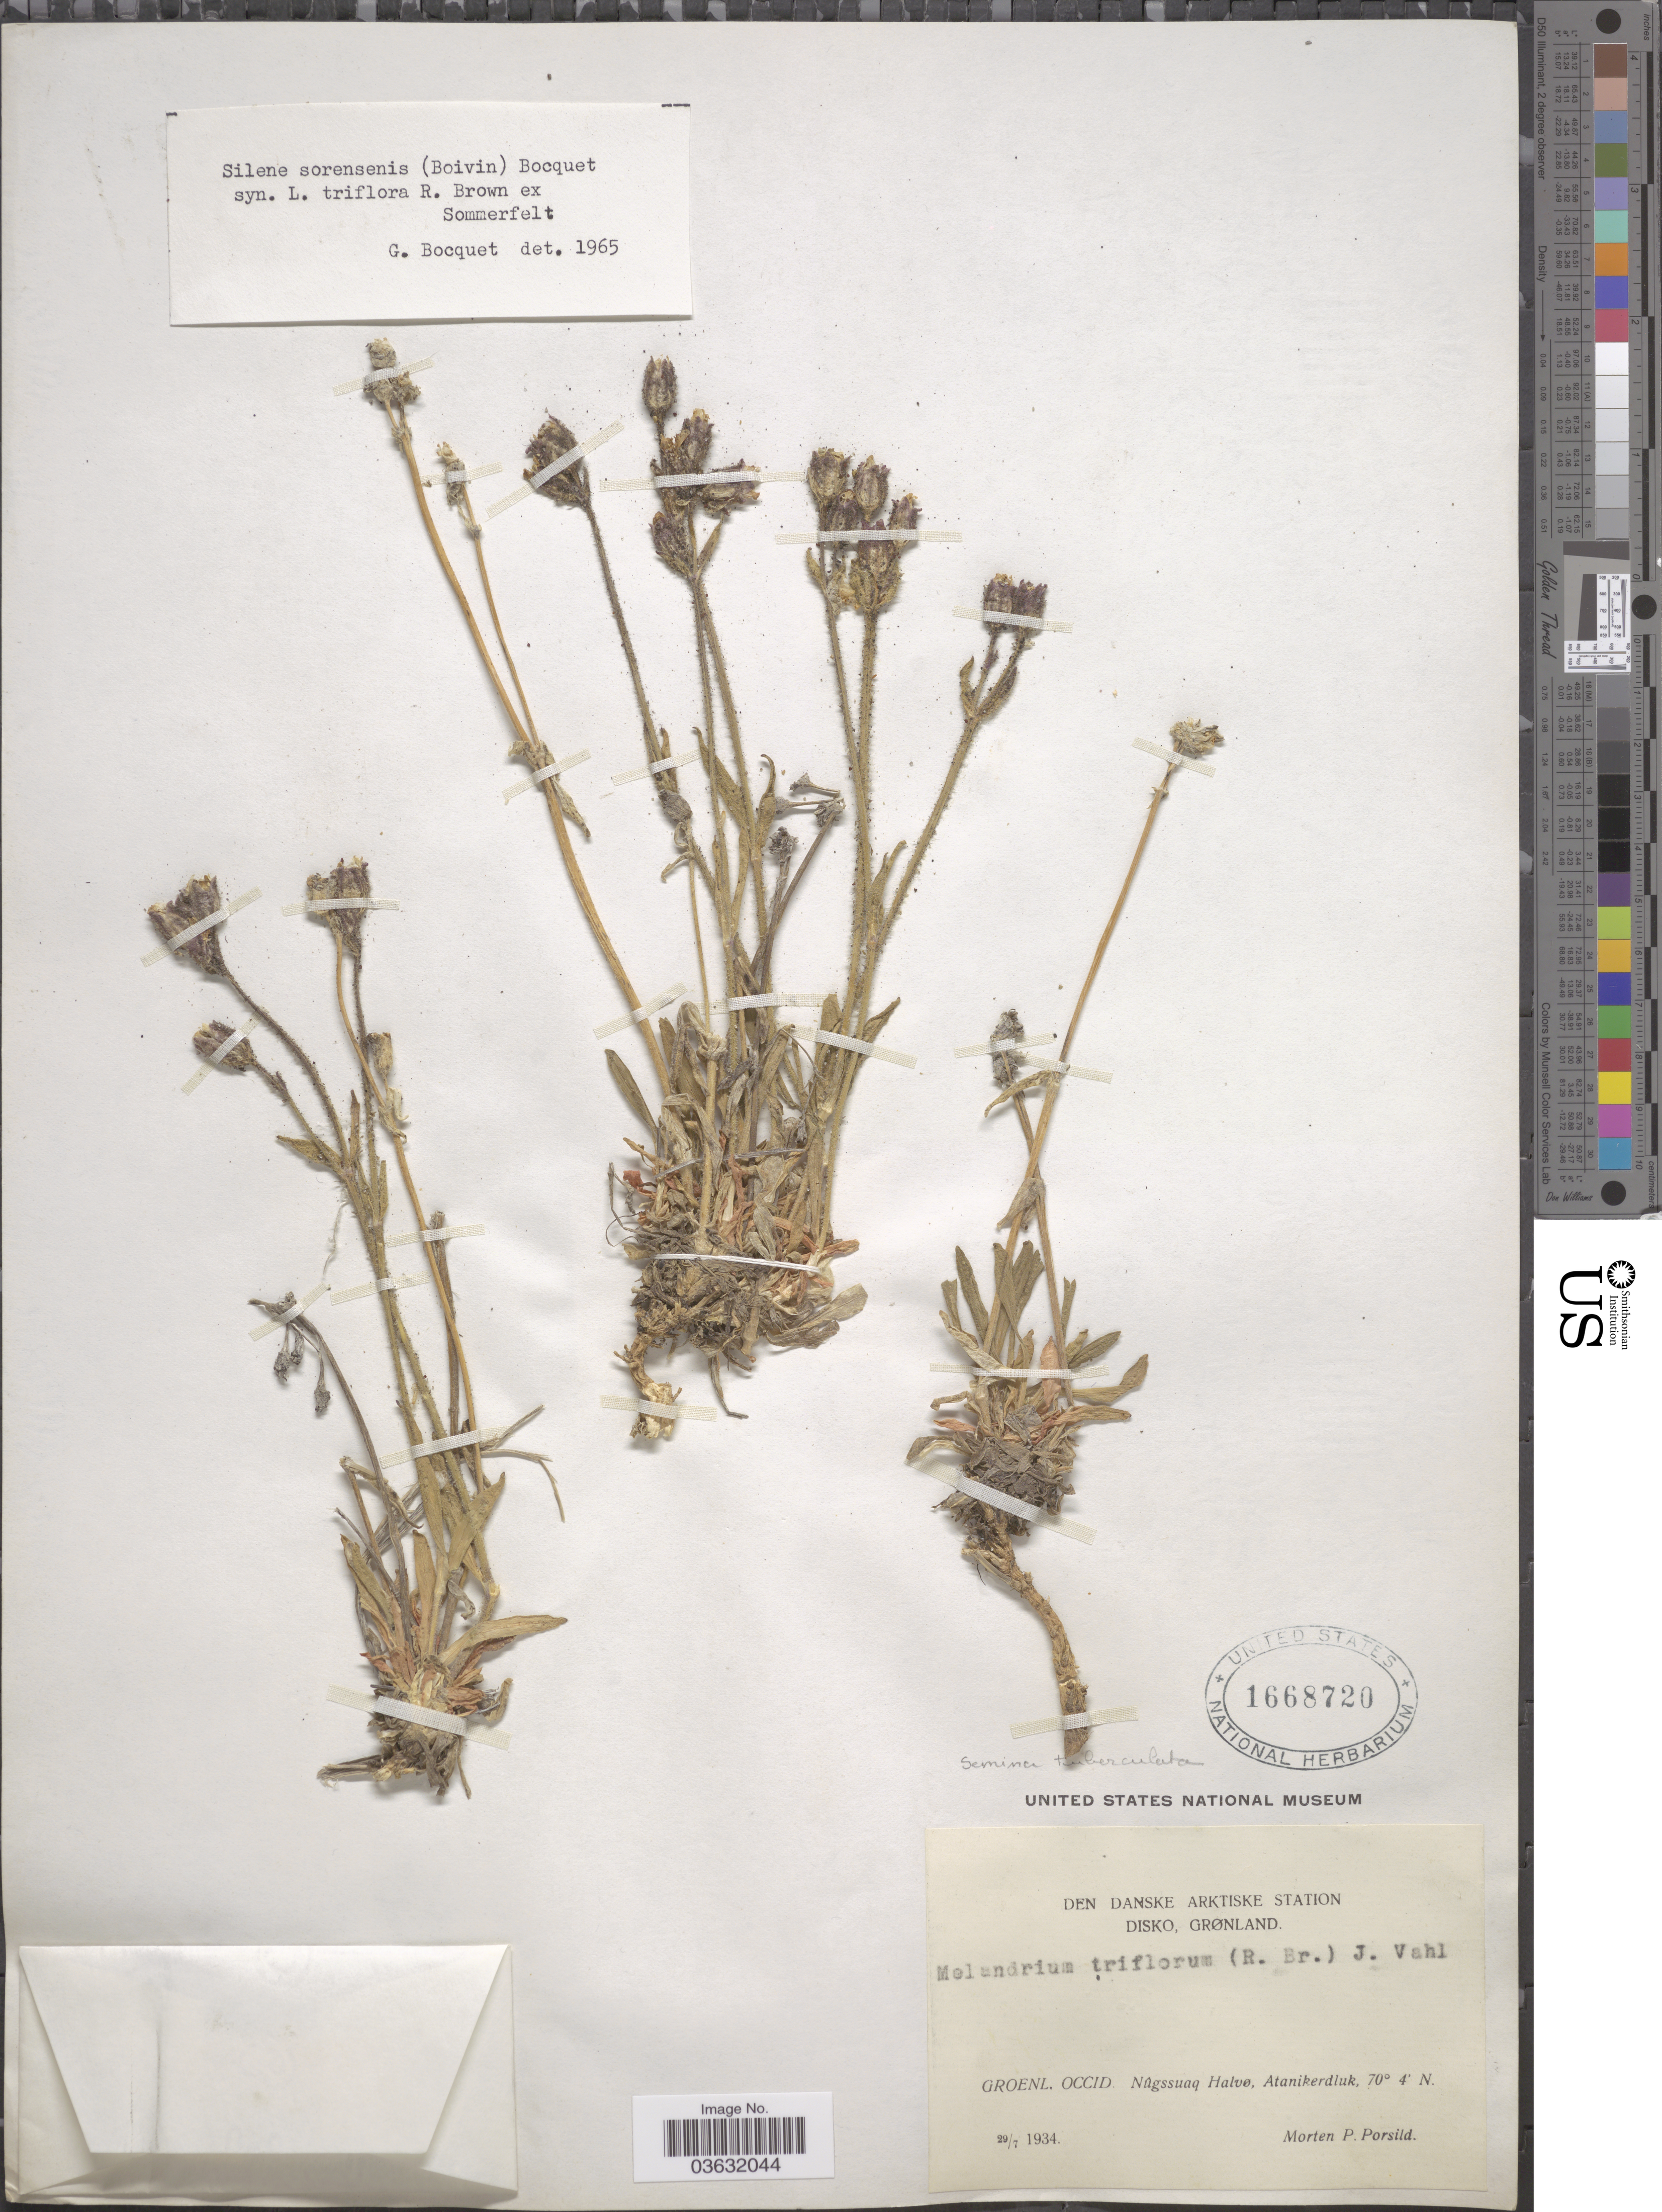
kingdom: Plantae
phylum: Tracheophyta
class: Magnoliopsida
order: Caryophyllales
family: Caryophyllaceae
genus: Silene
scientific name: Silene sorensenis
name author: (B. Boivin) Bocquet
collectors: M. P. Porsild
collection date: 1934-07-29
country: Greenland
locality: Den Danske Arktiske Station. Disko. Groenl. Occid. Nûssuaq Halvø, Atanikerdluk.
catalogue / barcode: US 1668720